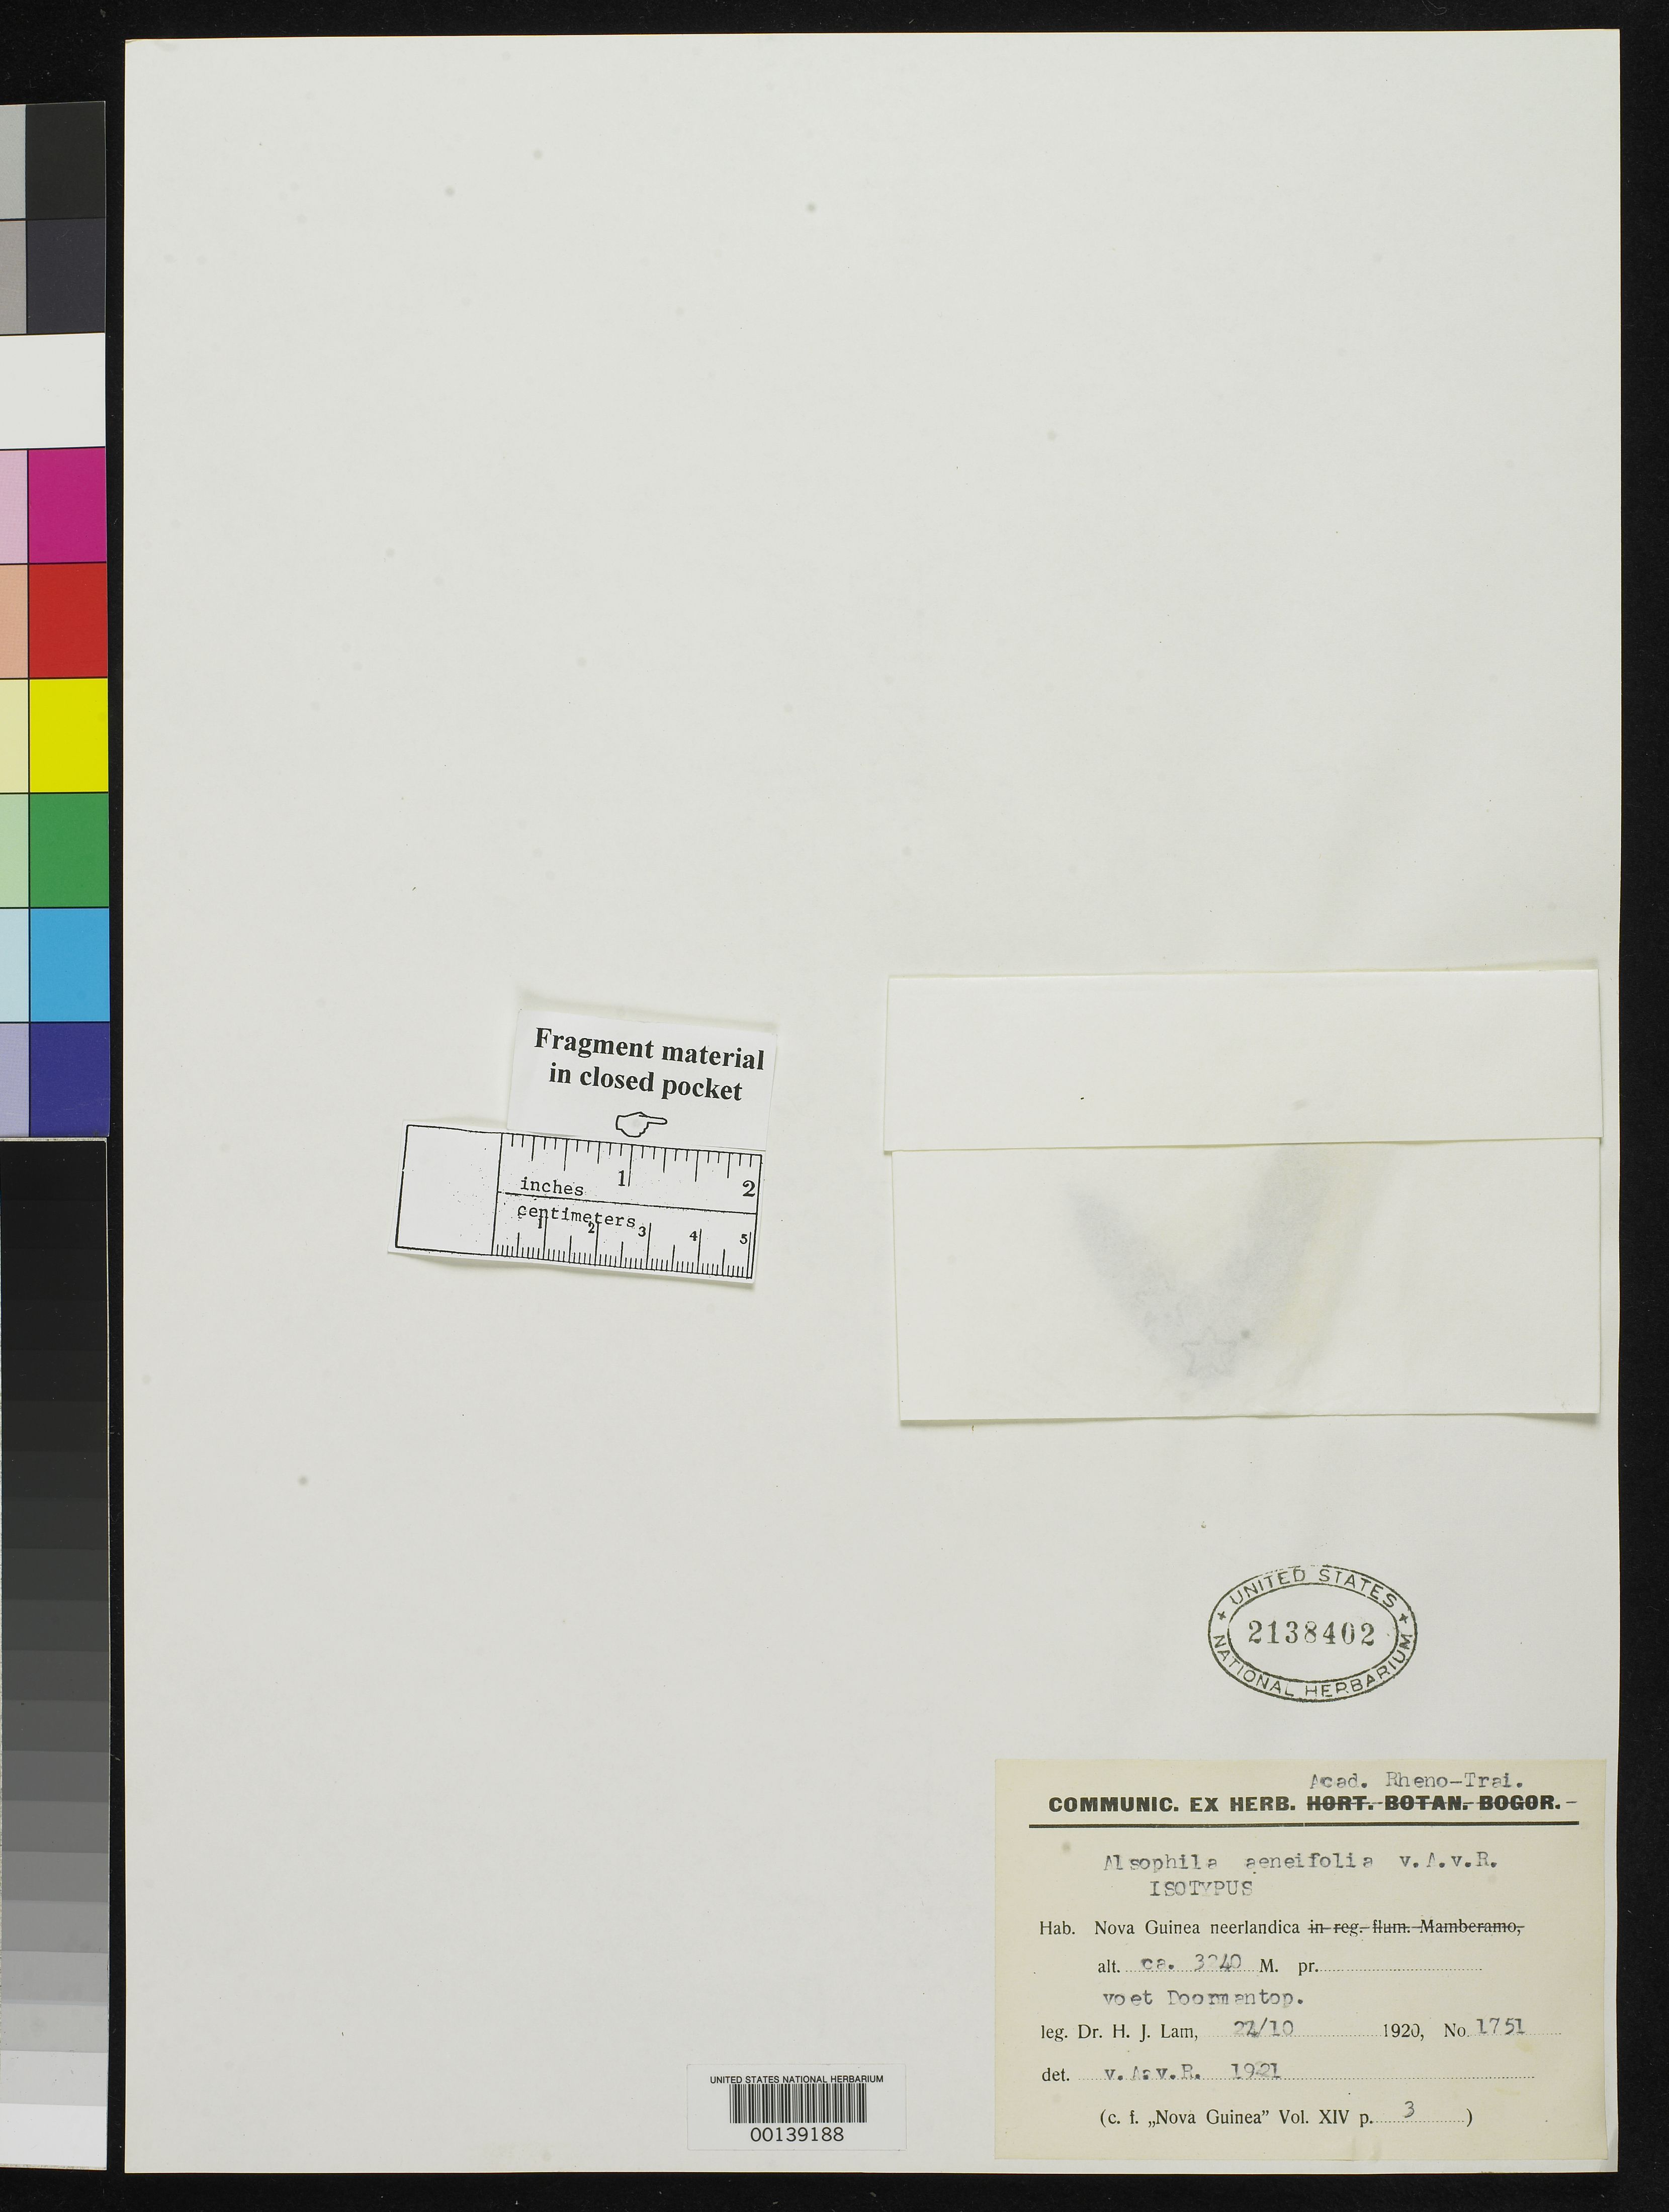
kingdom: Plantae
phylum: Tracheophyta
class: Polypodiopsida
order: Cyatheales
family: Cyatheaceae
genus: Alsophila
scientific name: Alsophila aeneifolia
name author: Alderw.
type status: Isotype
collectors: H. J. Lam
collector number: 1751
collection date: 1920-09-21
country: Indonesia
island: New Guinea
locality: Nova Guinea neerlandica, pr. Doormanrivier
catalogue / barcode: US 2138402